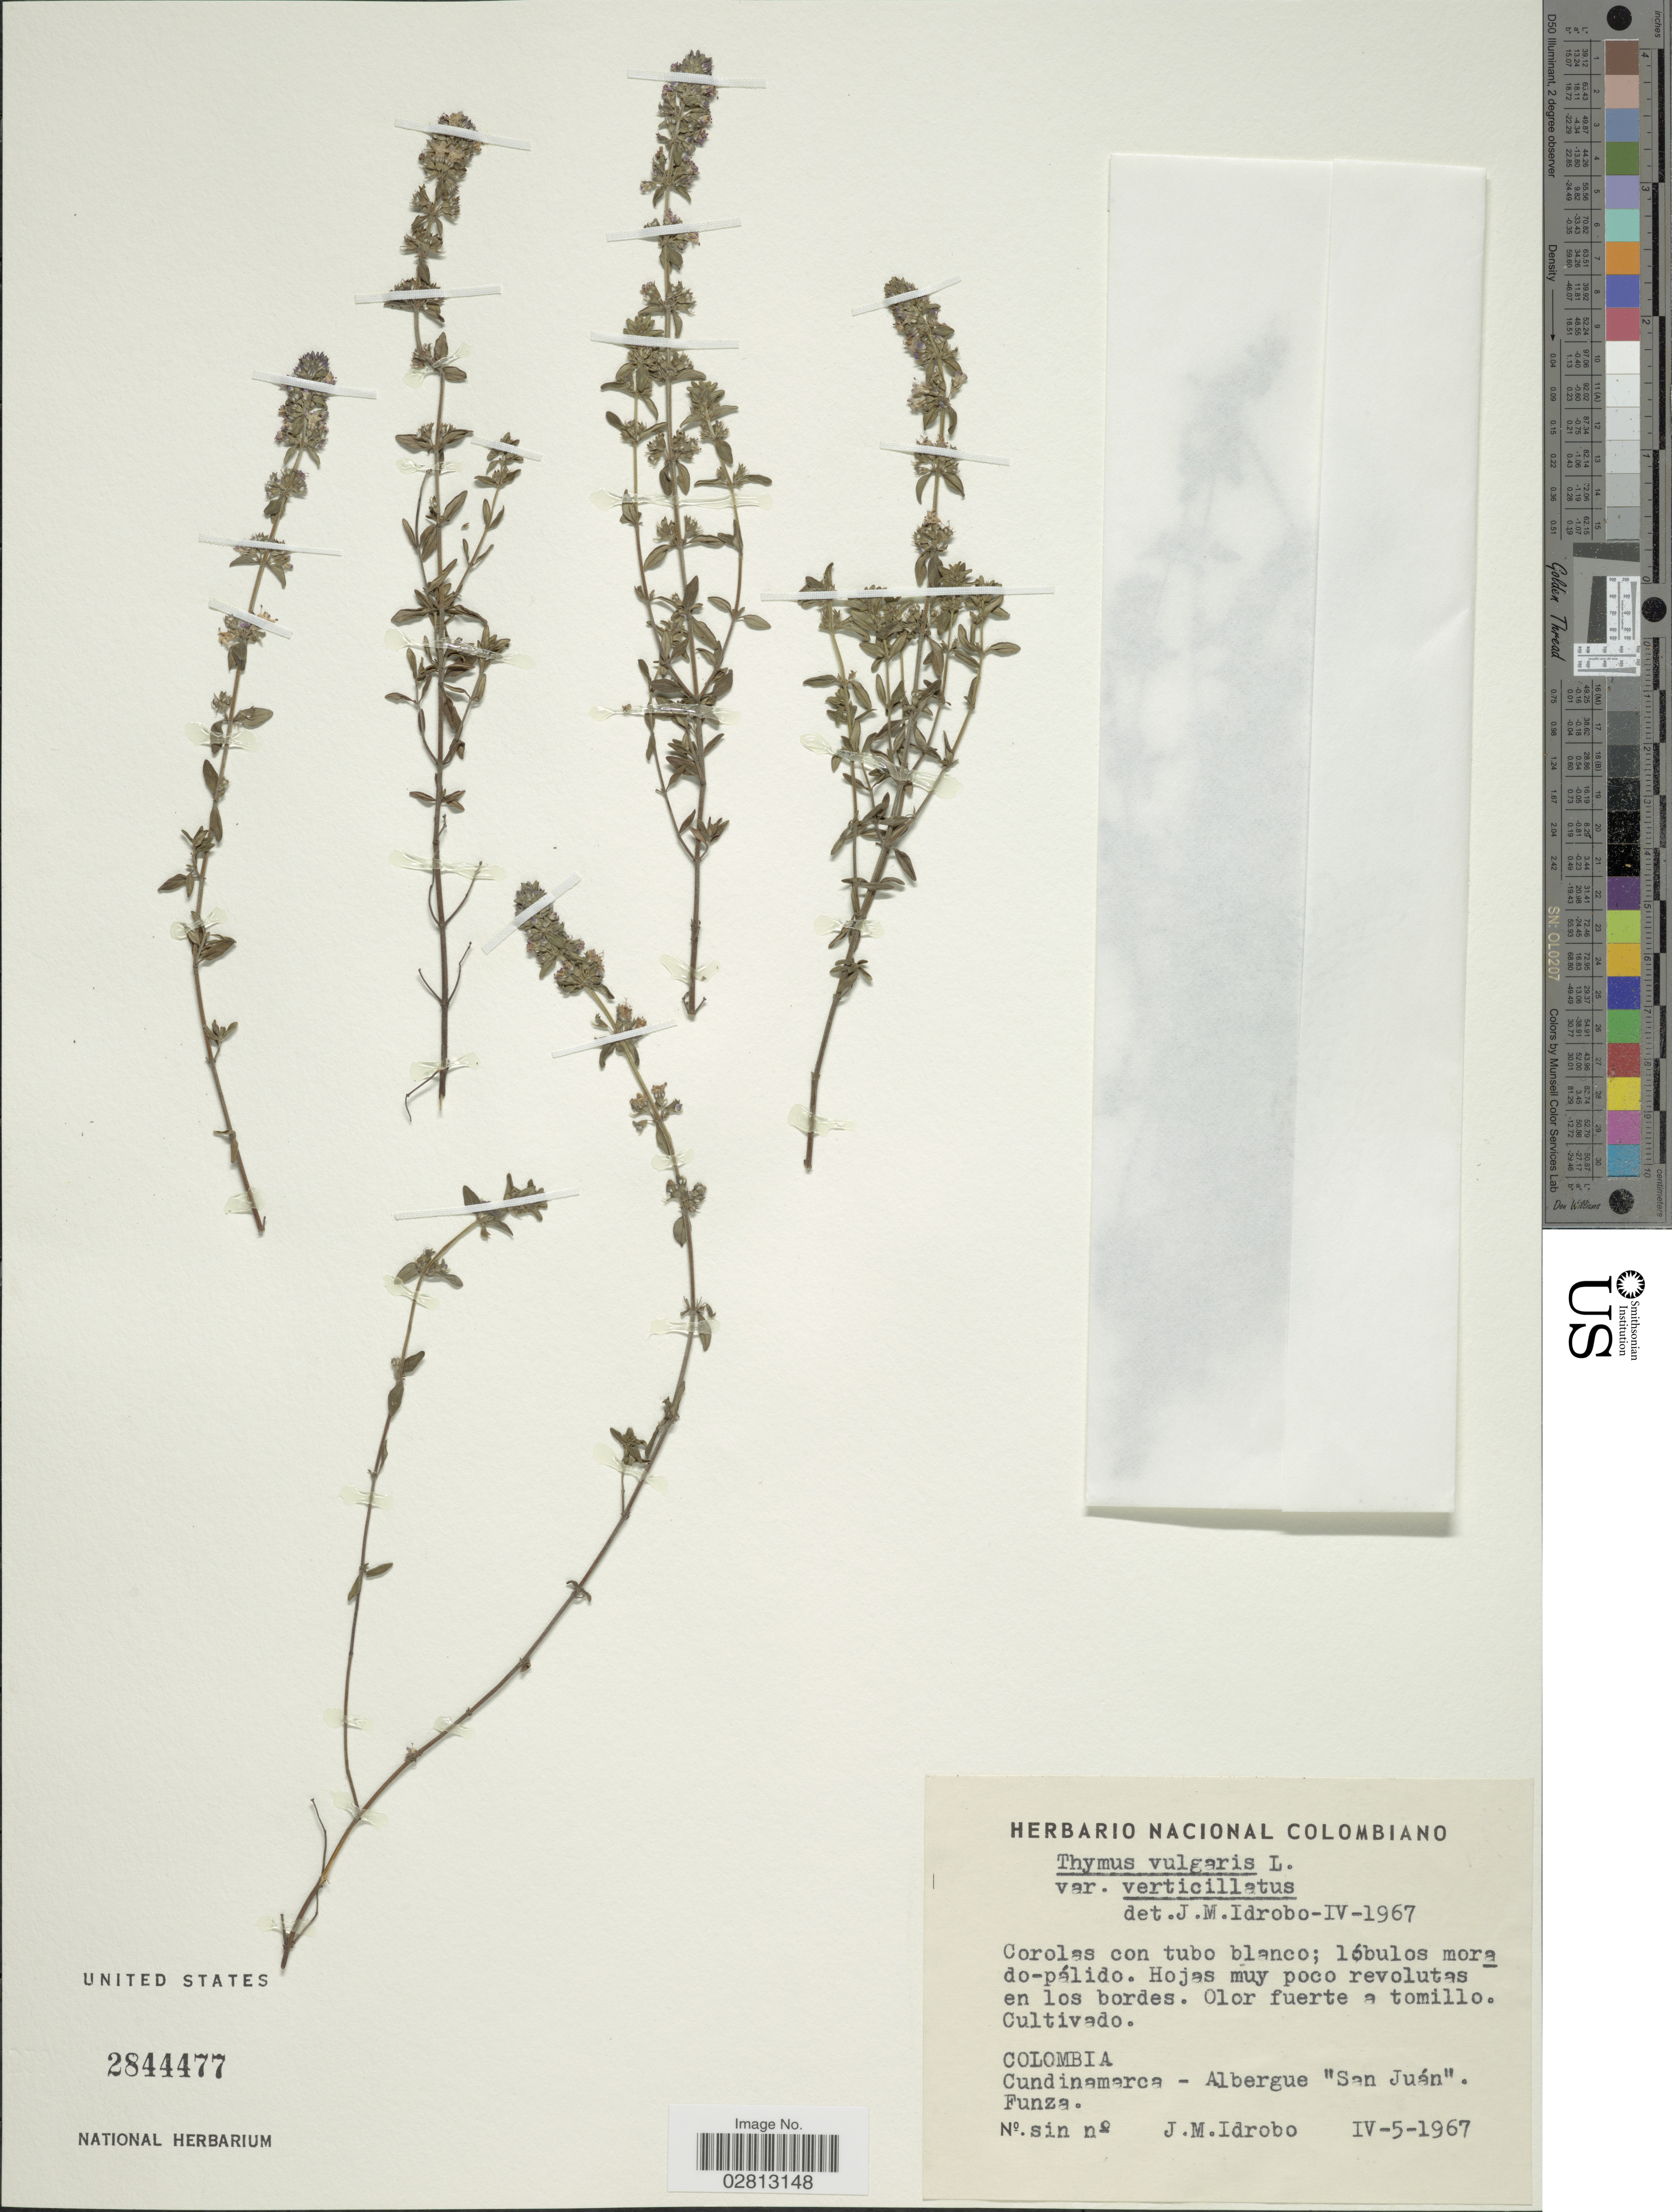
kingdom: Plantae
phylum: Tracheophyta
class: Magnoliopsida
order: Lamiales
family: Lamiaceae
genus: Thymus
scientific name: Thymus vulgaris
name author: L.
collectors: J. M. Idrobo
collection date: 1967-04-05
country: Colombia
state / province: Cundinamarca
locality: Cundinamarca-Albergue "San Juán", Funza.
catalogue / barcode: US 2844477